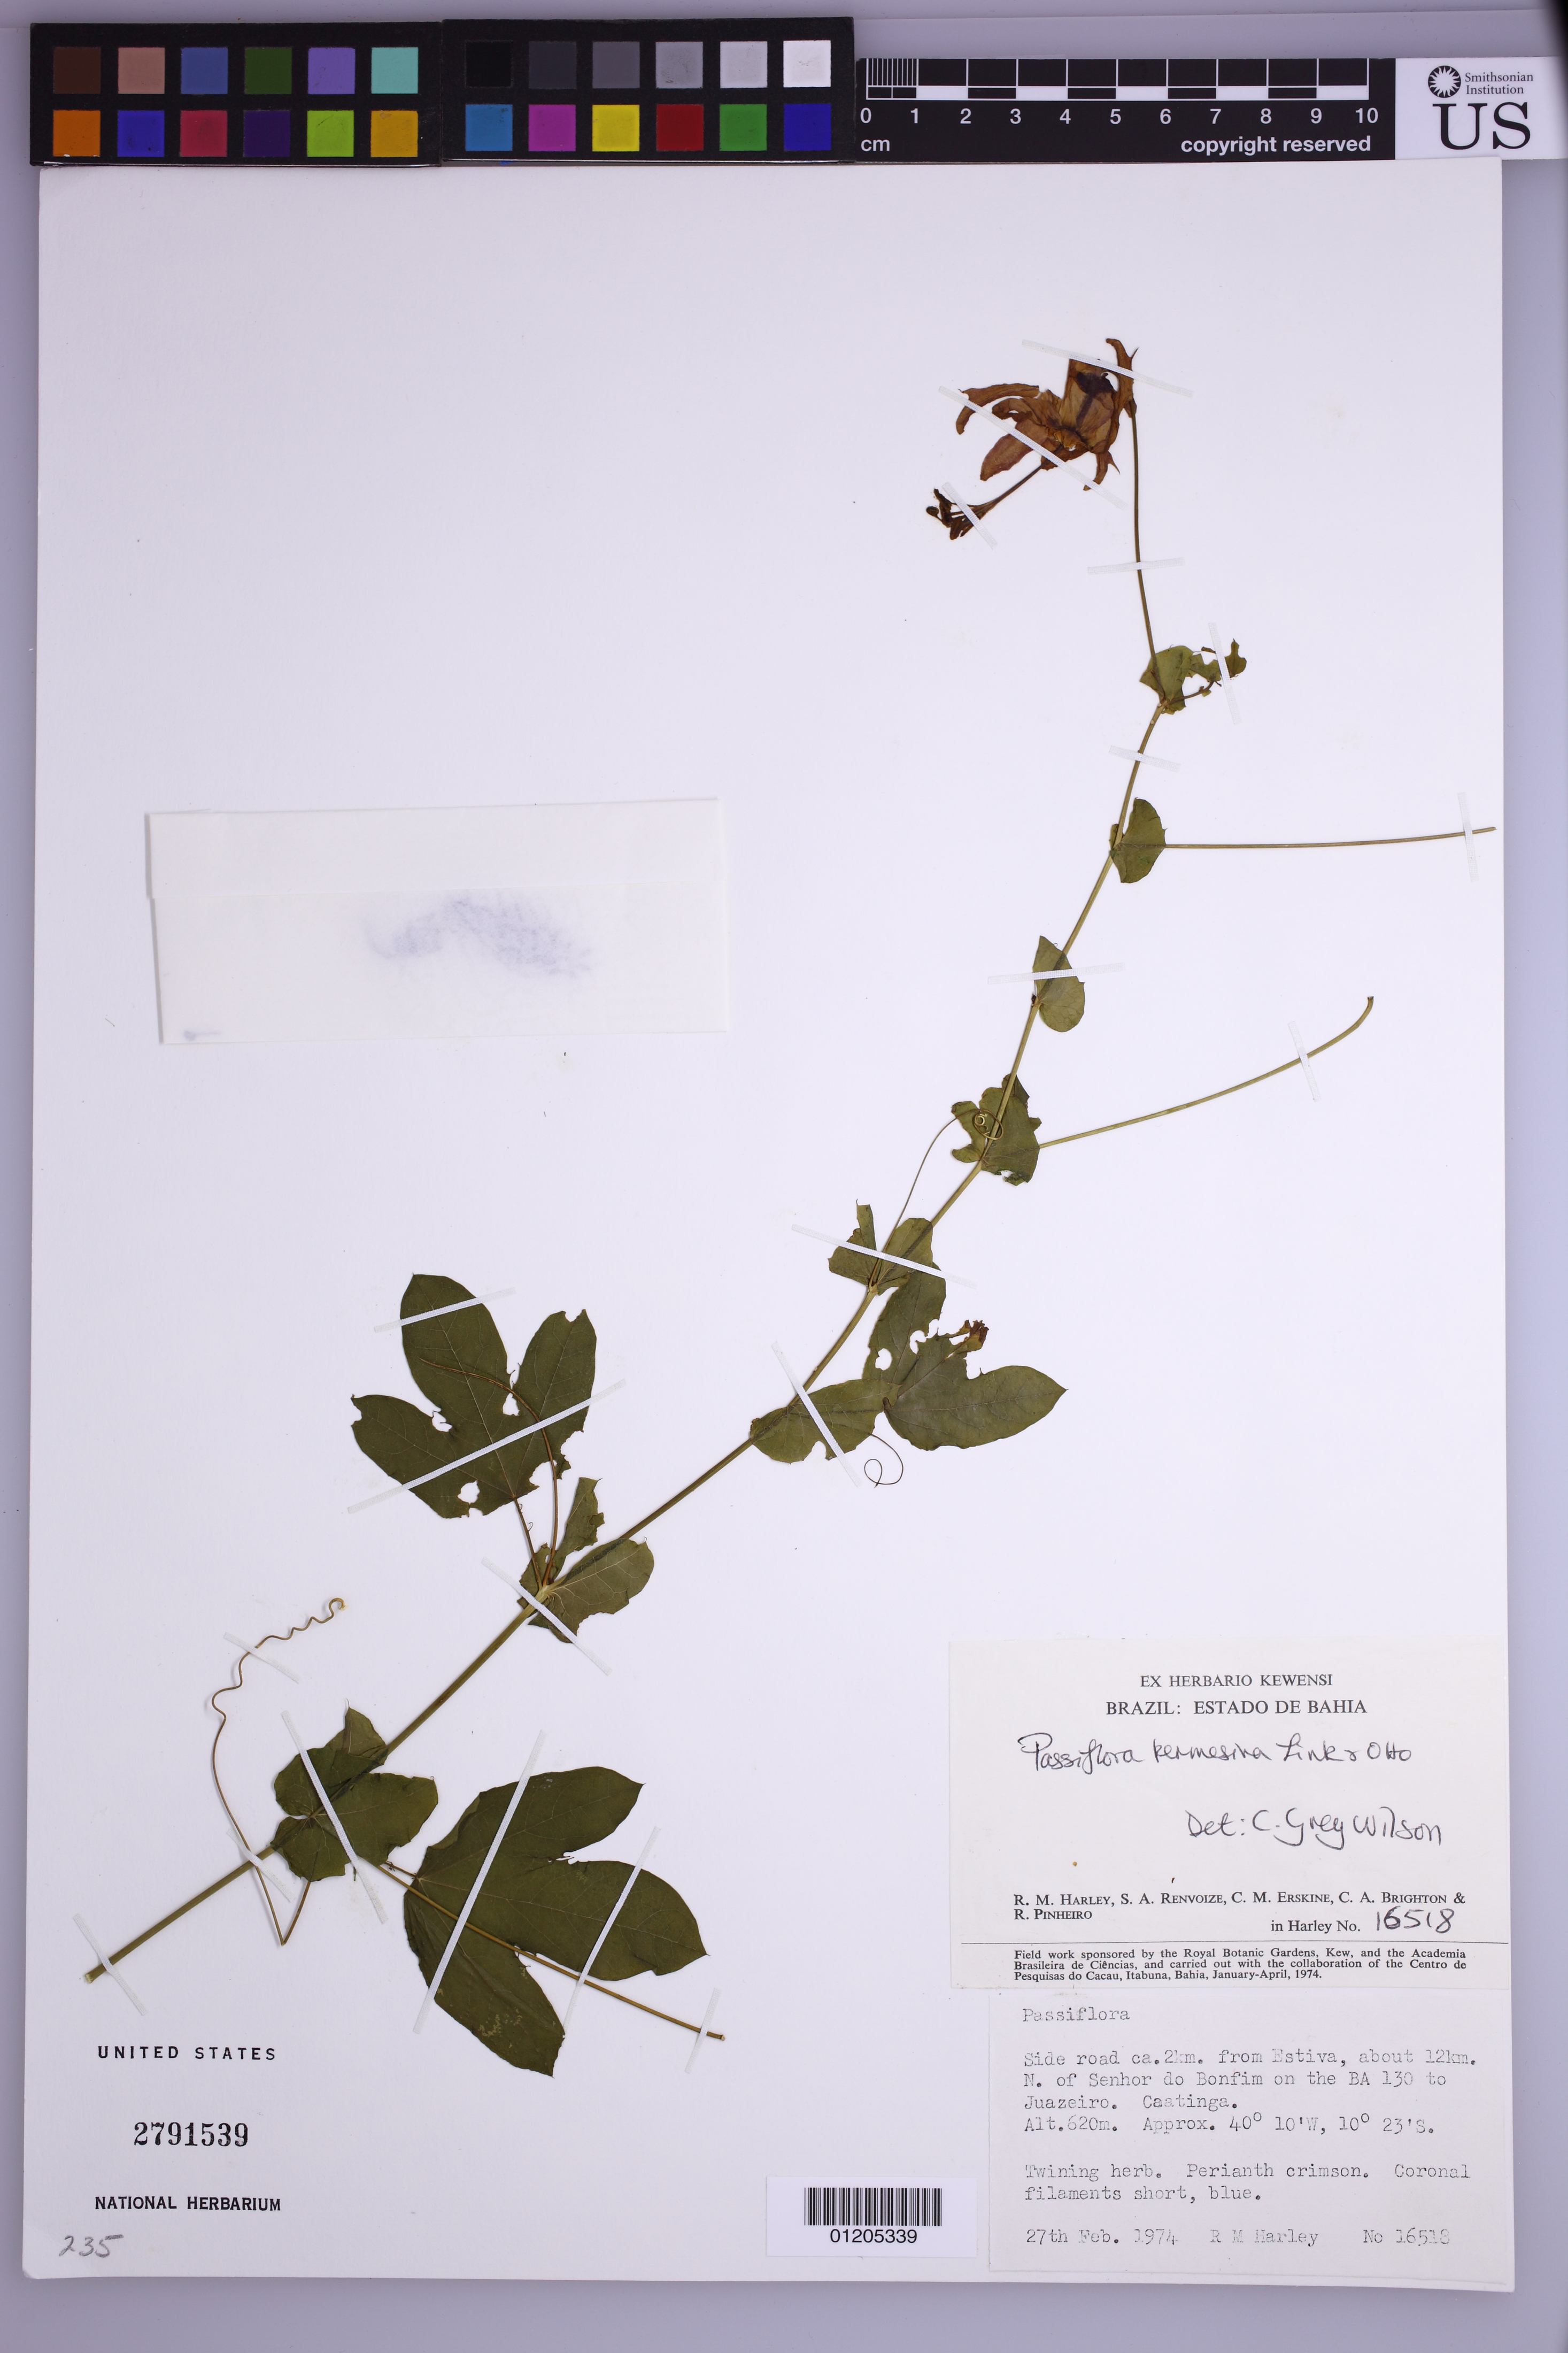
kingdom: Plantae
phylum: Tracheophyta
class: Magnoliopsida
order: Malpighiales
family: Passifloraceae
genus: Passiflora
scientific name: Passiflora kermesina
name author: Link & Otto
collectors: R. M. Harley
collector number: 16518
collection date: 1974-02-27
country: Brazil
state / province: Bahia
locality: Side road ca. 2km. from Estiva, about 120 km.N of Senhor do Bonfim on the BA 130 to Juazeiro.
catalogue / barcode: US 2791539